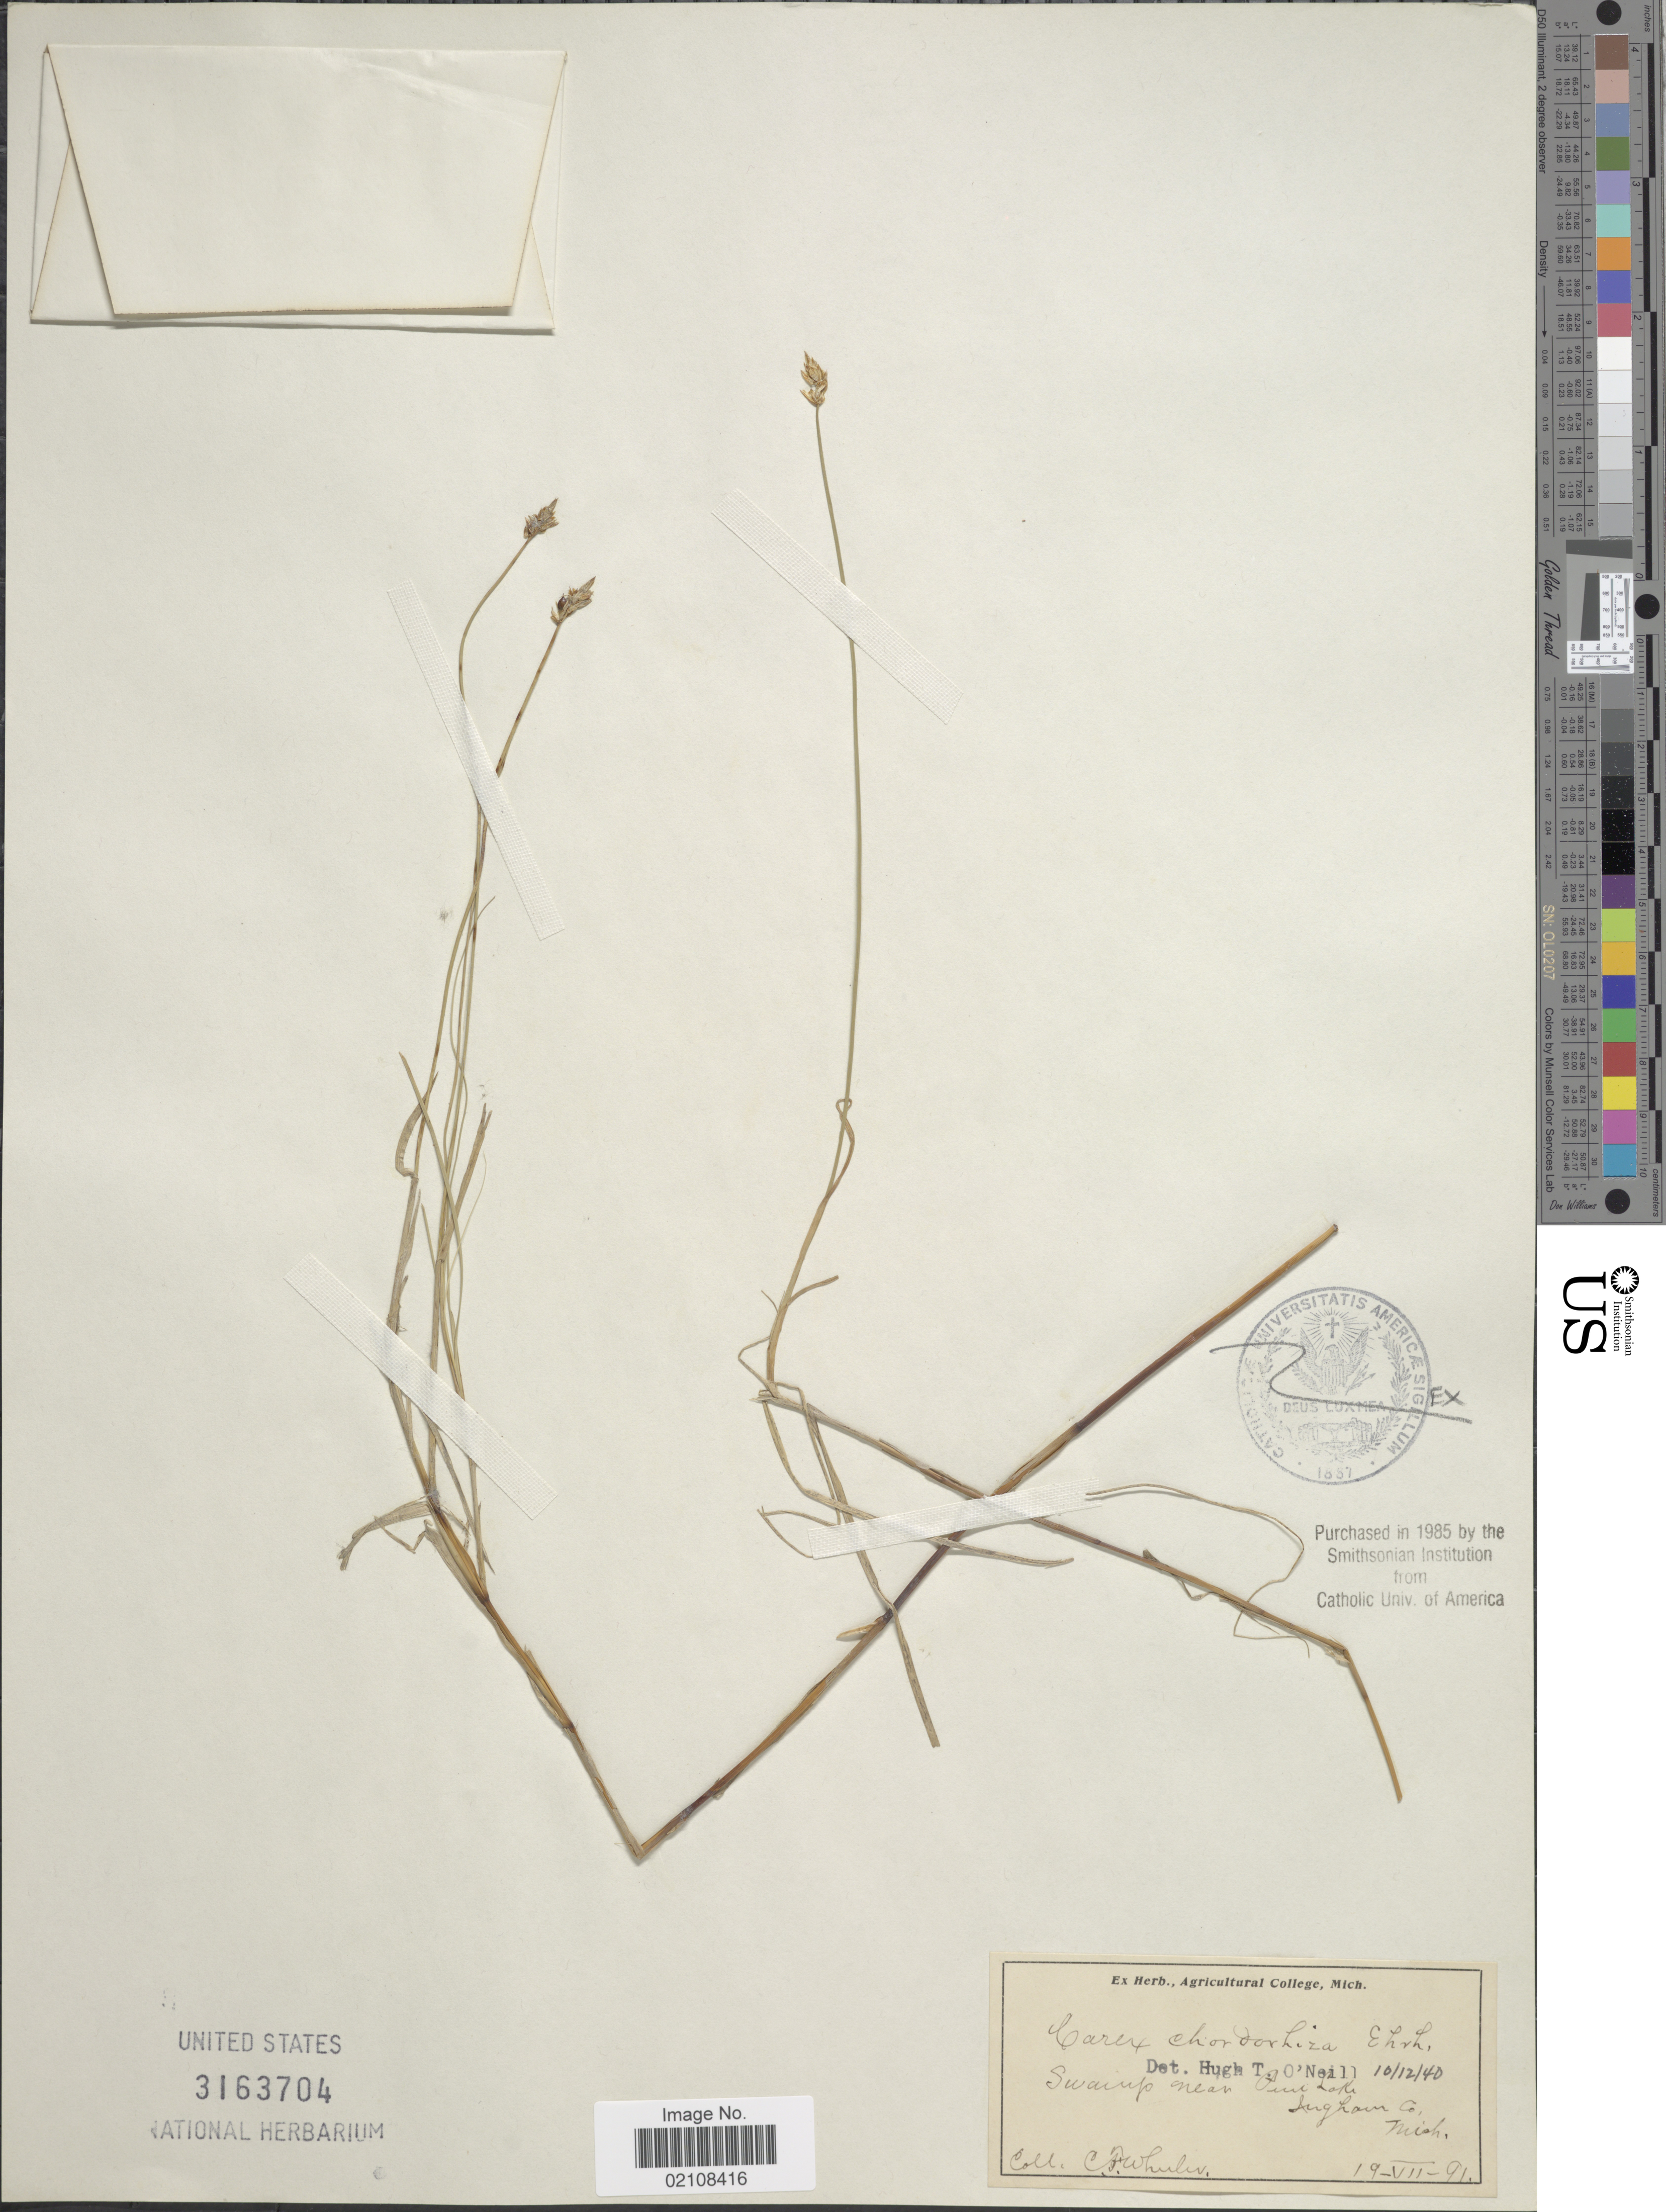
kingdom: Plantae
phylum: Tracheophyta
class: Liliopsida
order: Poales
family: Cyperaceae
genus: Carex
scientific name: Carex chordorrhiza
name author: L. f.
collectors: C. Wheeler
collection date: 1891-07-19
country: United States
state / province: Michigan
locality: Swamp near Pini Lake, Ingham Co.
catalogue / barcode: US 3163704